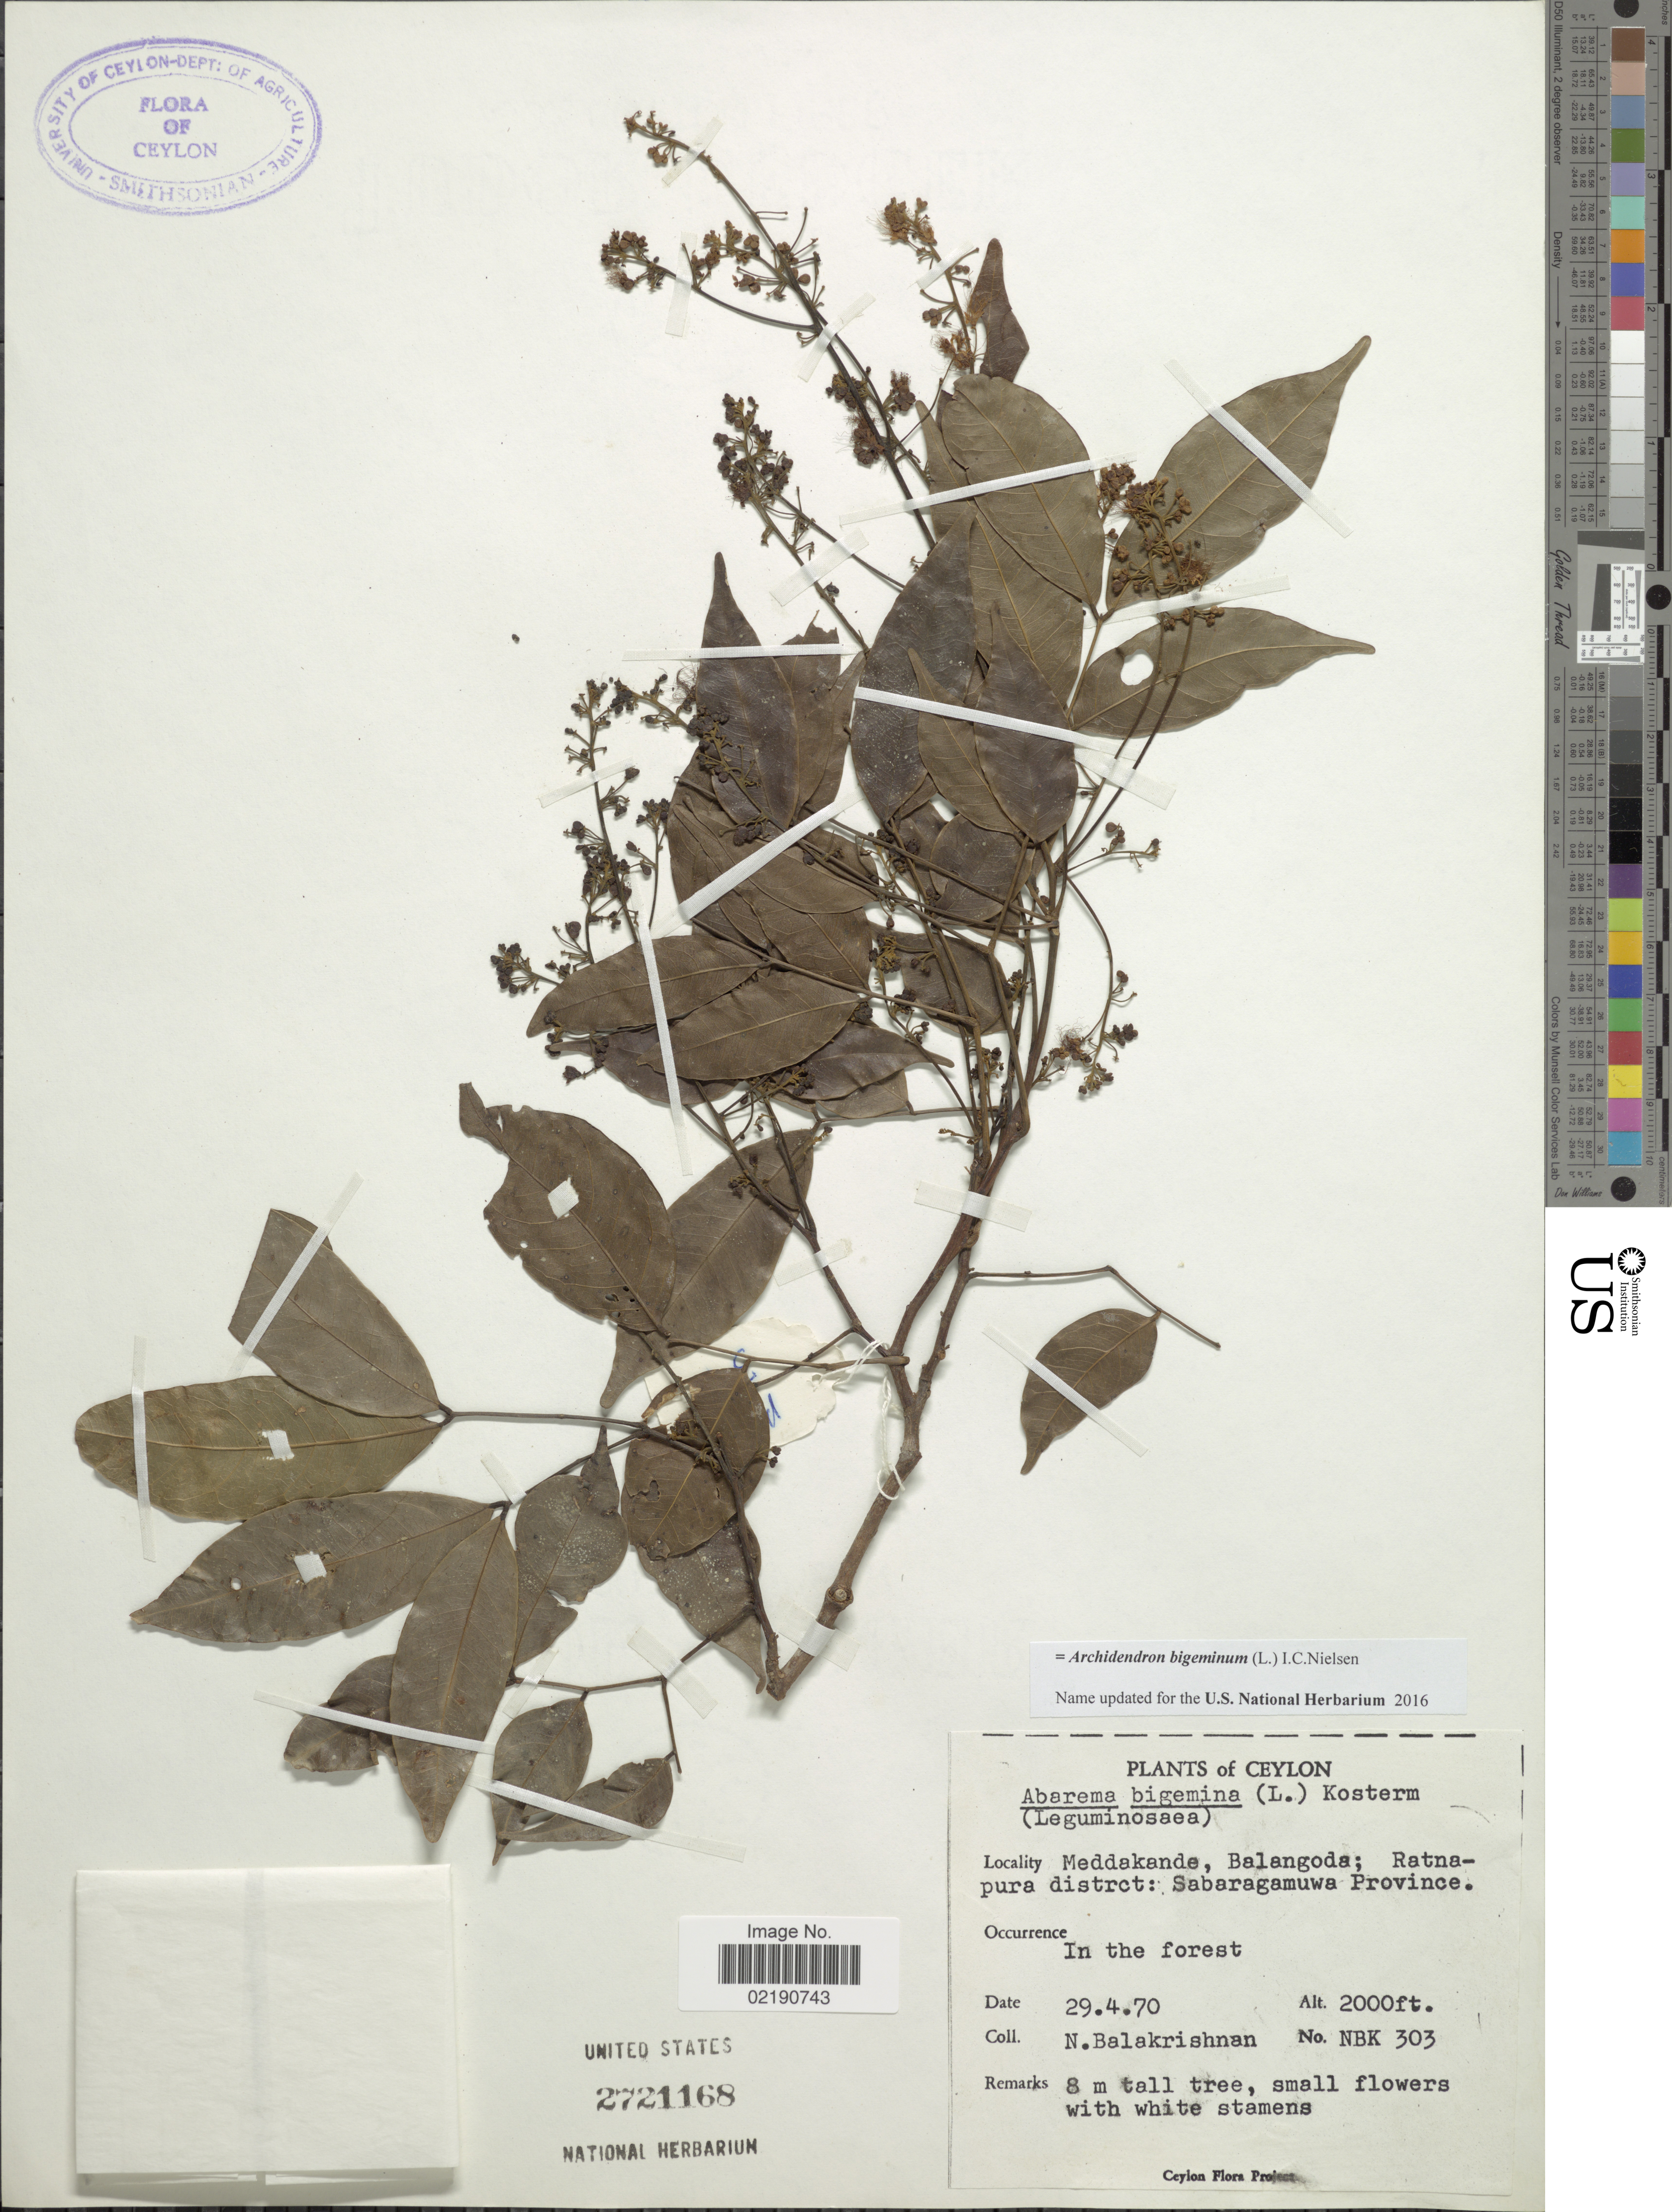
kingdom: Plantae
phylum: Tracheophyta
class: Magnoliopsida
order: Fabales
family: Fabaceae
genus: Archidendron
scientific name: Archidendron bigeminum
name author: I.C. Nielsen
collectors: N. Balakrishnan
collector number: NBK303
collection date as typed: Transcribed d/m/y: 29/4/70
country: Sri Lanka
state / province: Sabaragamuwa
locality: Ceylon, Meddakande, Balangoda, Ratnapura District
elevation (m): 610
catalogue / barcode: US 2721168